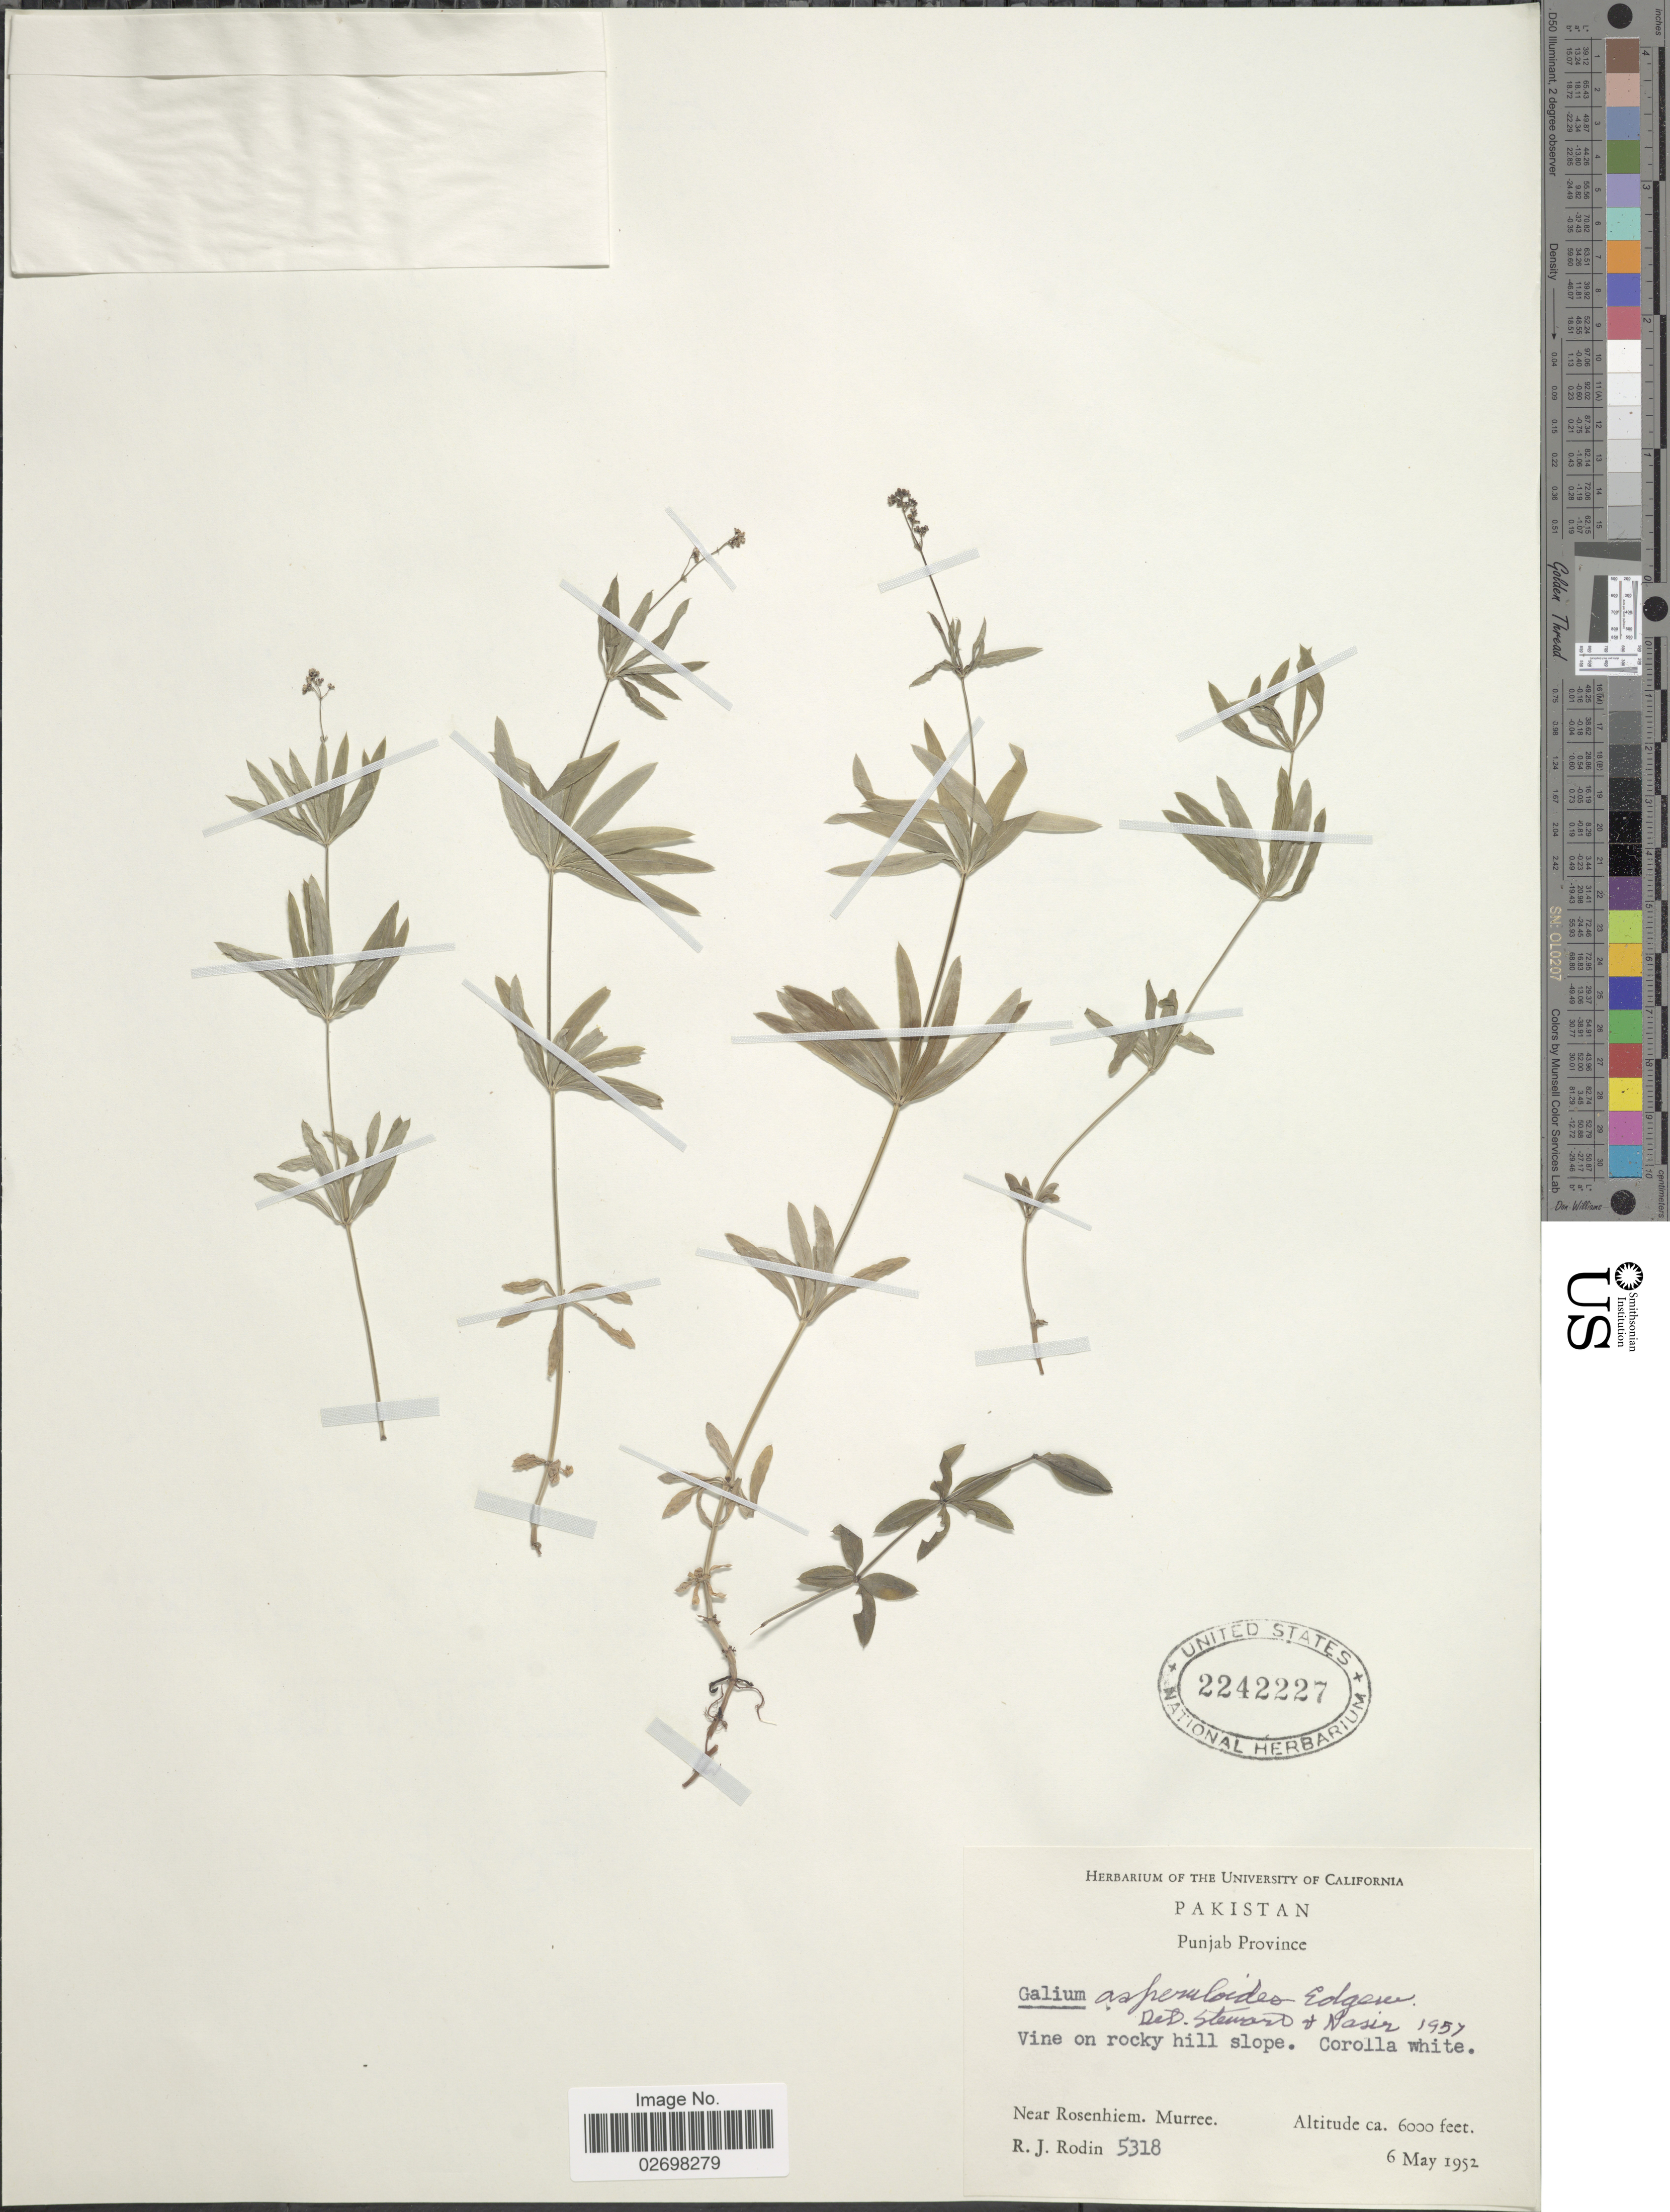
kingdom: Plantae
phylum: Tracheophyta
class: Magnoliopsida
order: Gentianales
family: Rubiaceae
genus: Galium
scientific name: Galium asperuloides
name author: Edgew.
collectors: R. J. Rodin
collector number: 5318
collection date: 1952-05-06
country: Pakistan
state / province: Punjab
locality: Vine on rocky hill slope. Near Rosenhiem. Murree.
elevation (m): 1829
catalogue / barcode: US 2242227